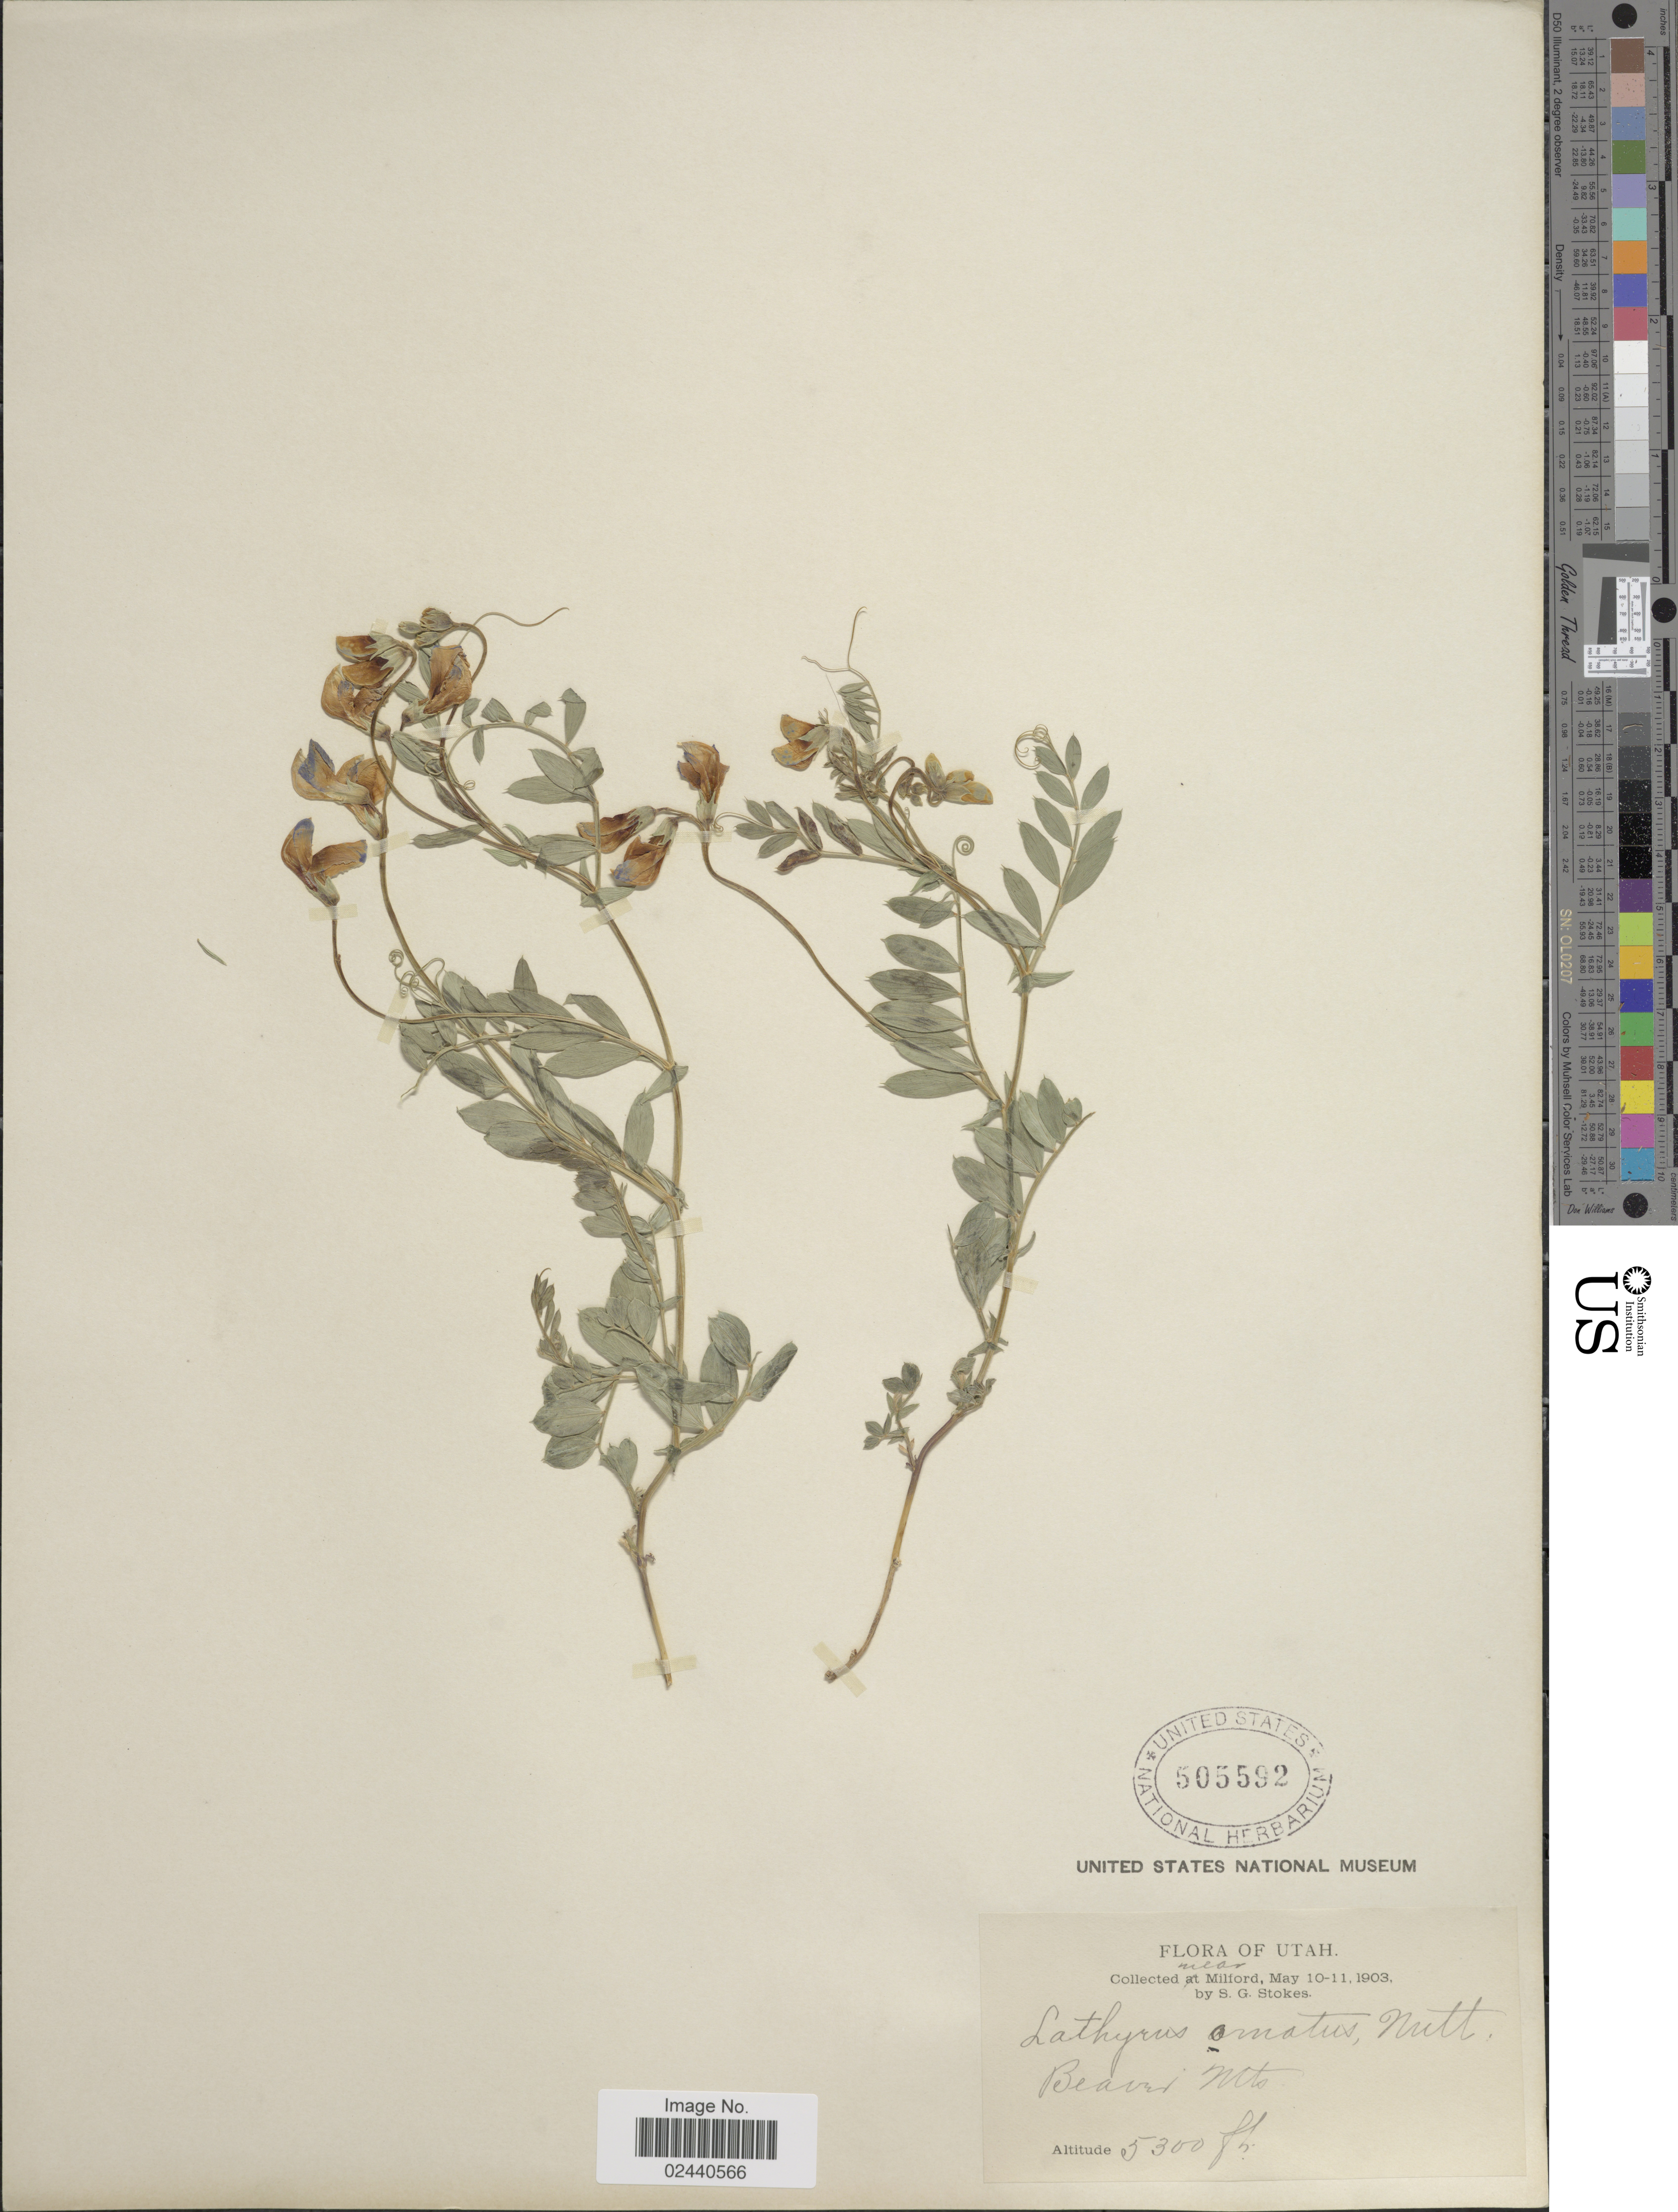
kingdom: Plantae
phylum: Tracheophyta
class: Magnoliopsida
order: Fabales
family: Fabaceae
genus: Lathyrus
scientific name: Lathyrus incanus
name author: (J.G. Sm. & Rydb.) Rydb.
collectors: S. G. Stokes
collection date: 1903-05-10/1903-05-11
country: United States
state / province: Utah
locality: Near Milford, Beaver Mts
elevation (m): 1615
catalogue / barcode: US 505592